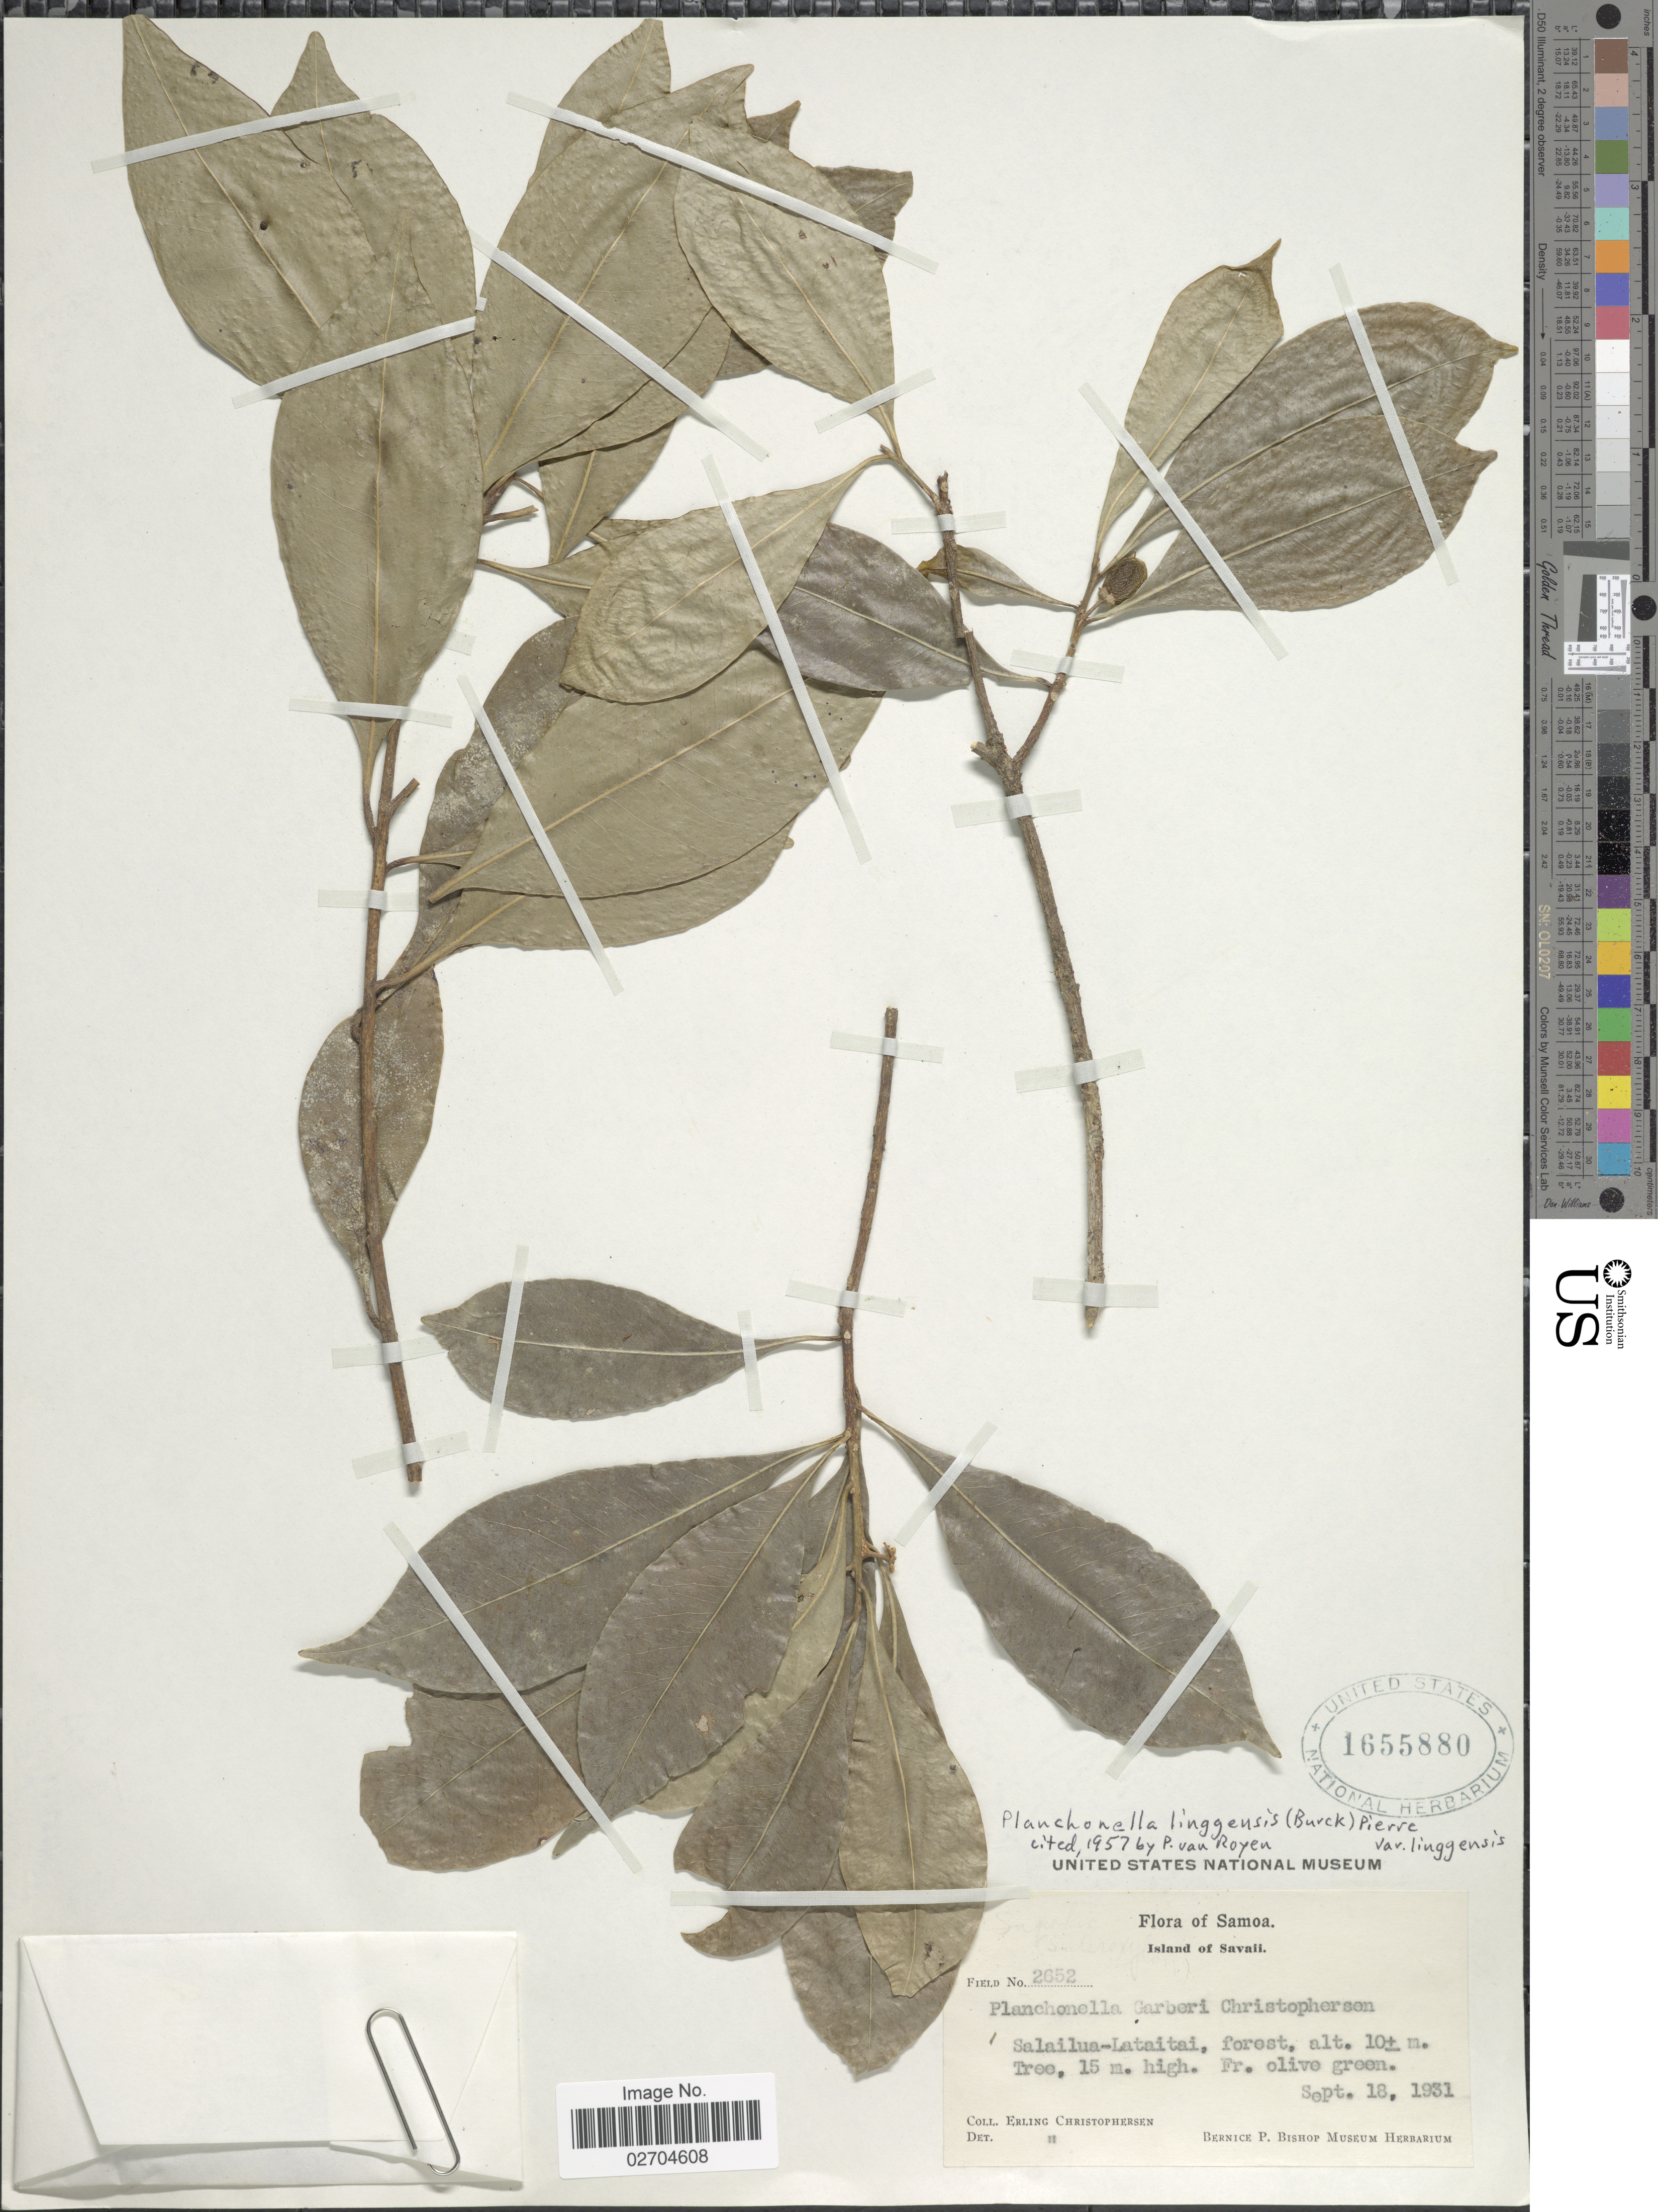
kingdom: Plantae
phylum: Tracheophyta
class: Magnoliopsida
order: Ericales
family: Sapotaceae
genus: Planchonella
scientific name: Planchonella linggensis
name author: (Burck) Pierre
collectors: E. Christophersen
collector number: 2652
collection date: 1931-09-18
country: Samoa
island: Savai'i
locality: Samoa. Island of Savaii. Salailua-Lataitai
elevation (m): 10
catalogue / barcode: US 1655880